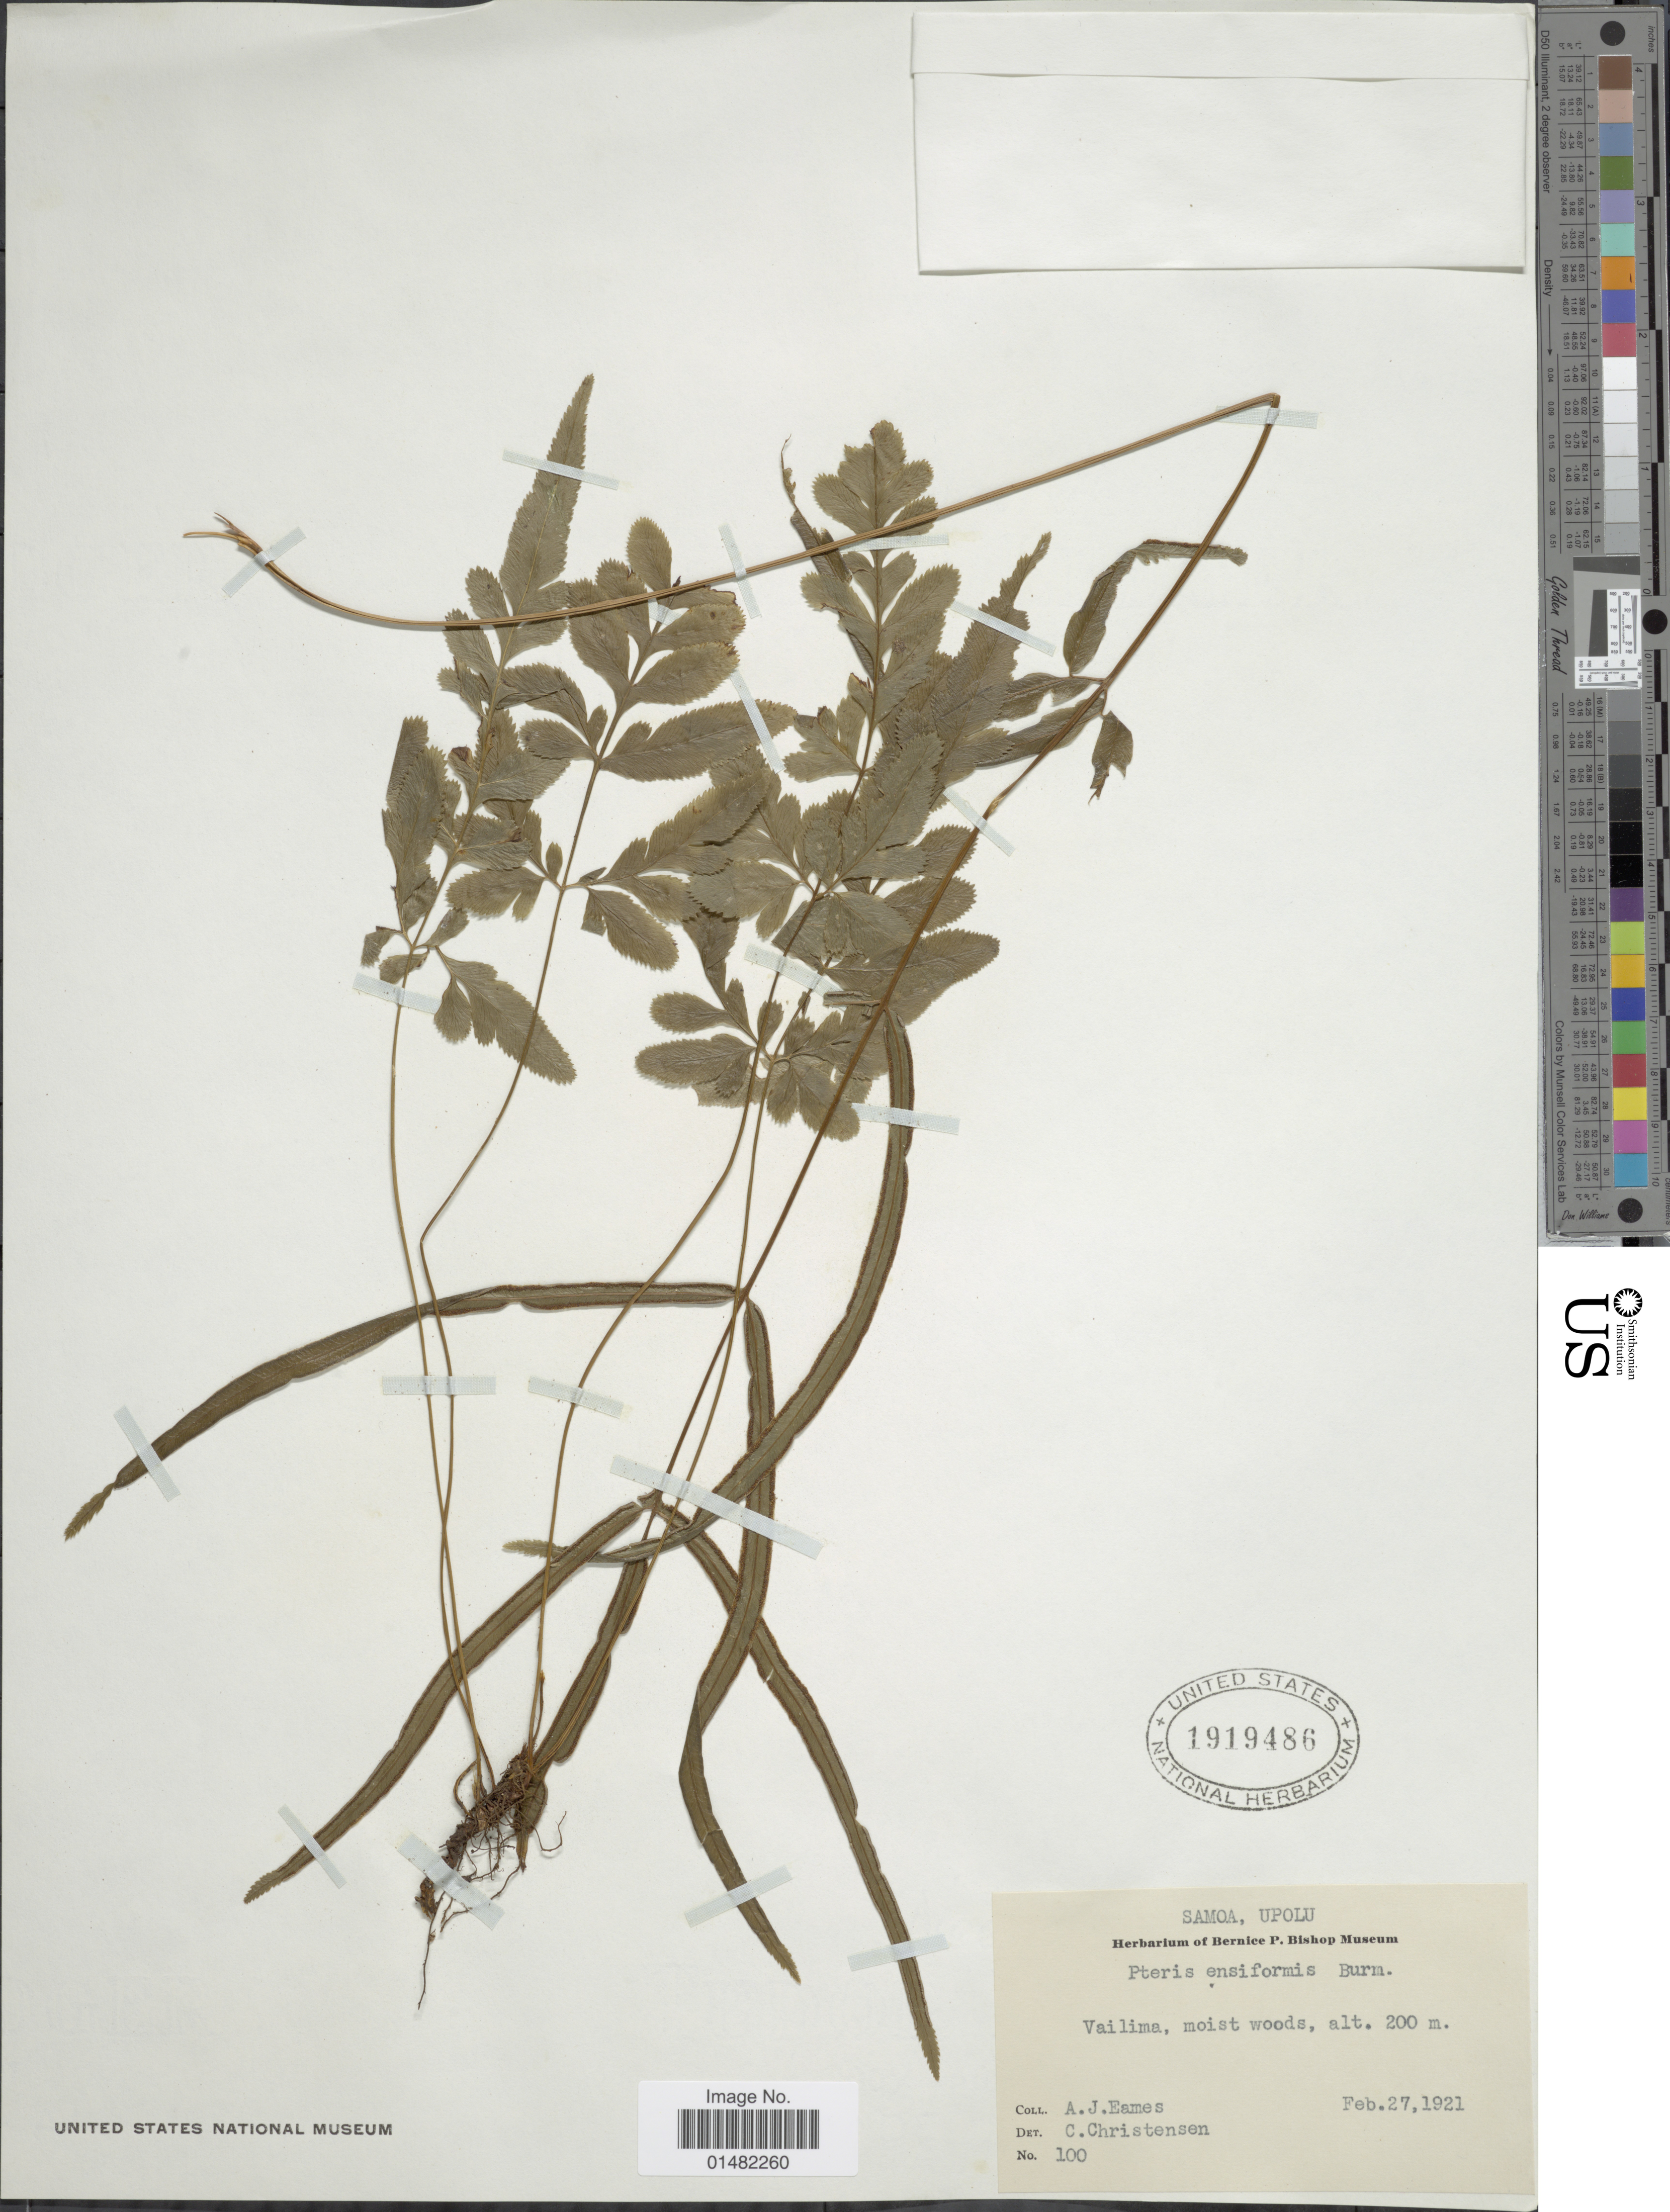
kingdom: Plantae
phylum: Tracheophyta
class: Polypodiopsida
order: Polypodiales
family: Pteridaceae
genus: Pteris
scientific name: Pteris ensiformis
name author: Burm. f.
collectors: A. J. Eames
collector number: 100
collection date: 1921-02-27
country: Samoa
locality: Upolu, Vailima, moist woods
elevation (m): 200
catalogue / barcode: US 1919486